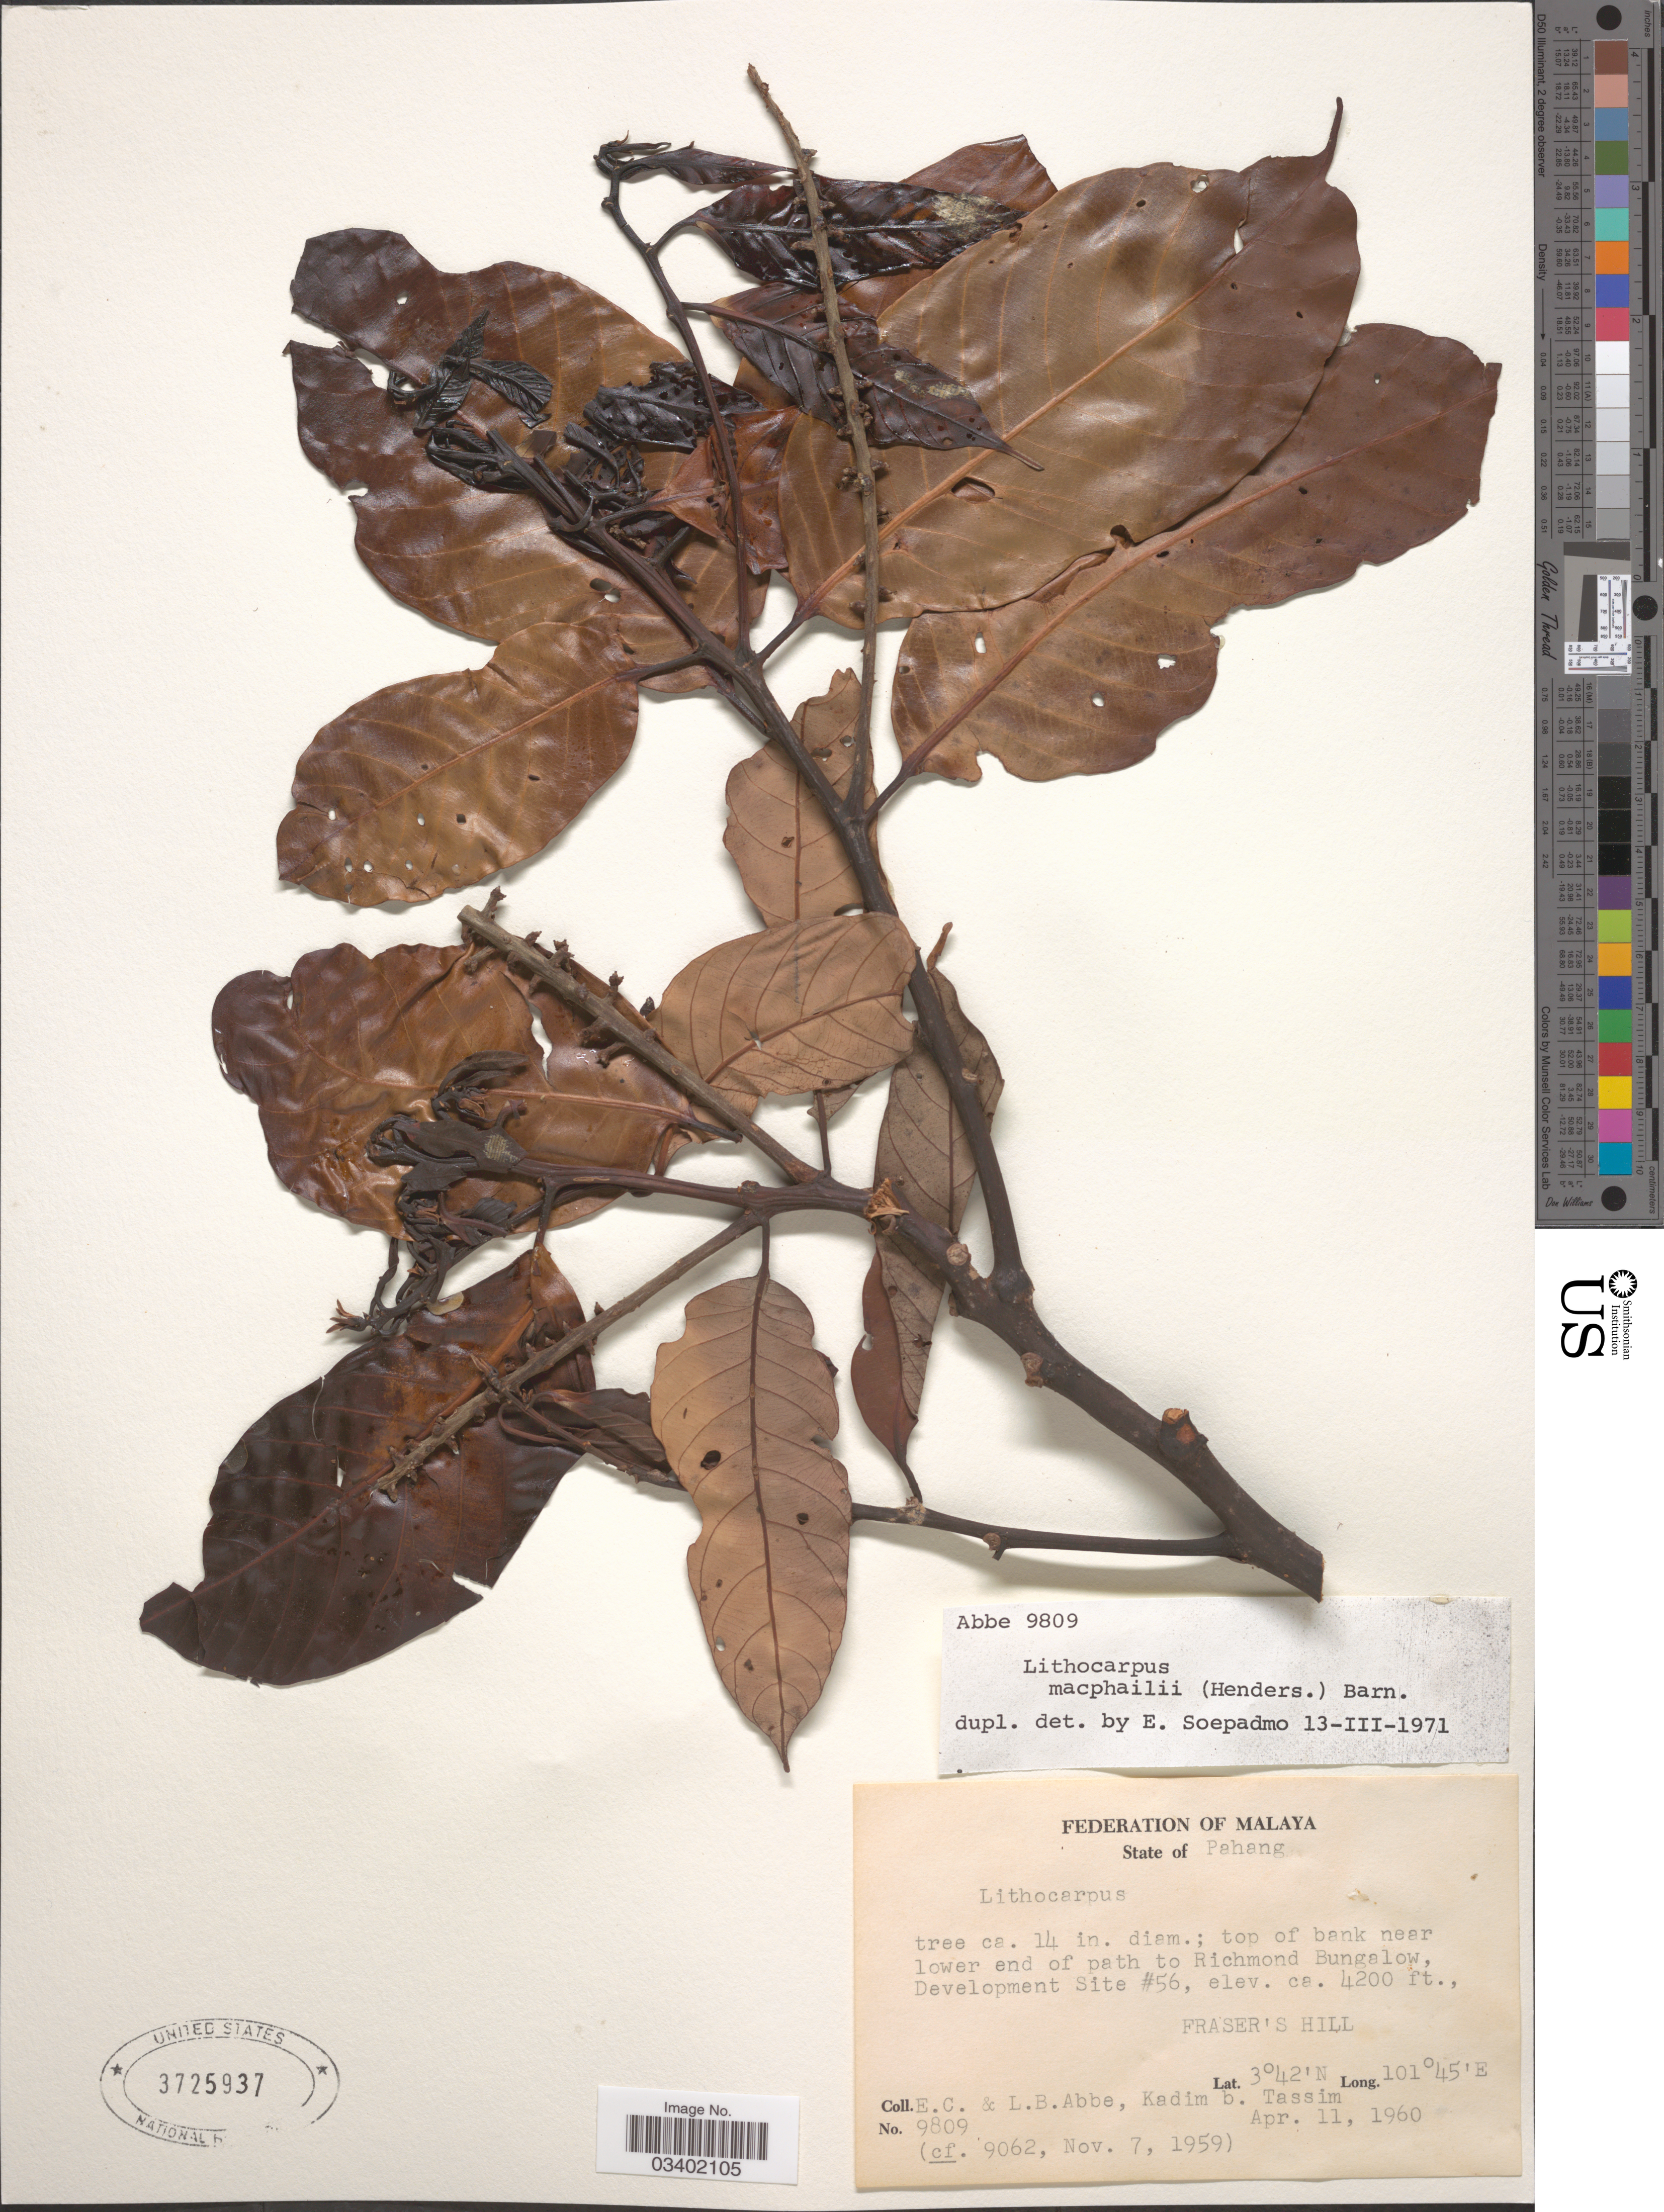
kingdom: Plantae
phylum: Tracheophyta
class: Magnoliopsida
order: Fagales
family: Fagaceae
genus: Lithocarpus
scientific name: Lithocarpus macphailii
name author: (M.R. Hend.) Barnett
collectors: E. C. Abbe, L. B. Abbe & K. Tassim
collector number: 9062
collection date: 1959-11-07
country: Malaysia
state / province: Pahang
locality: Federation of Malaya. Top of bank, near lower end of path to Richmond Bungalow, Development Site #56. Fraser's Hill.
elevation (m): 1280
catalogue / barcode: US 3725937